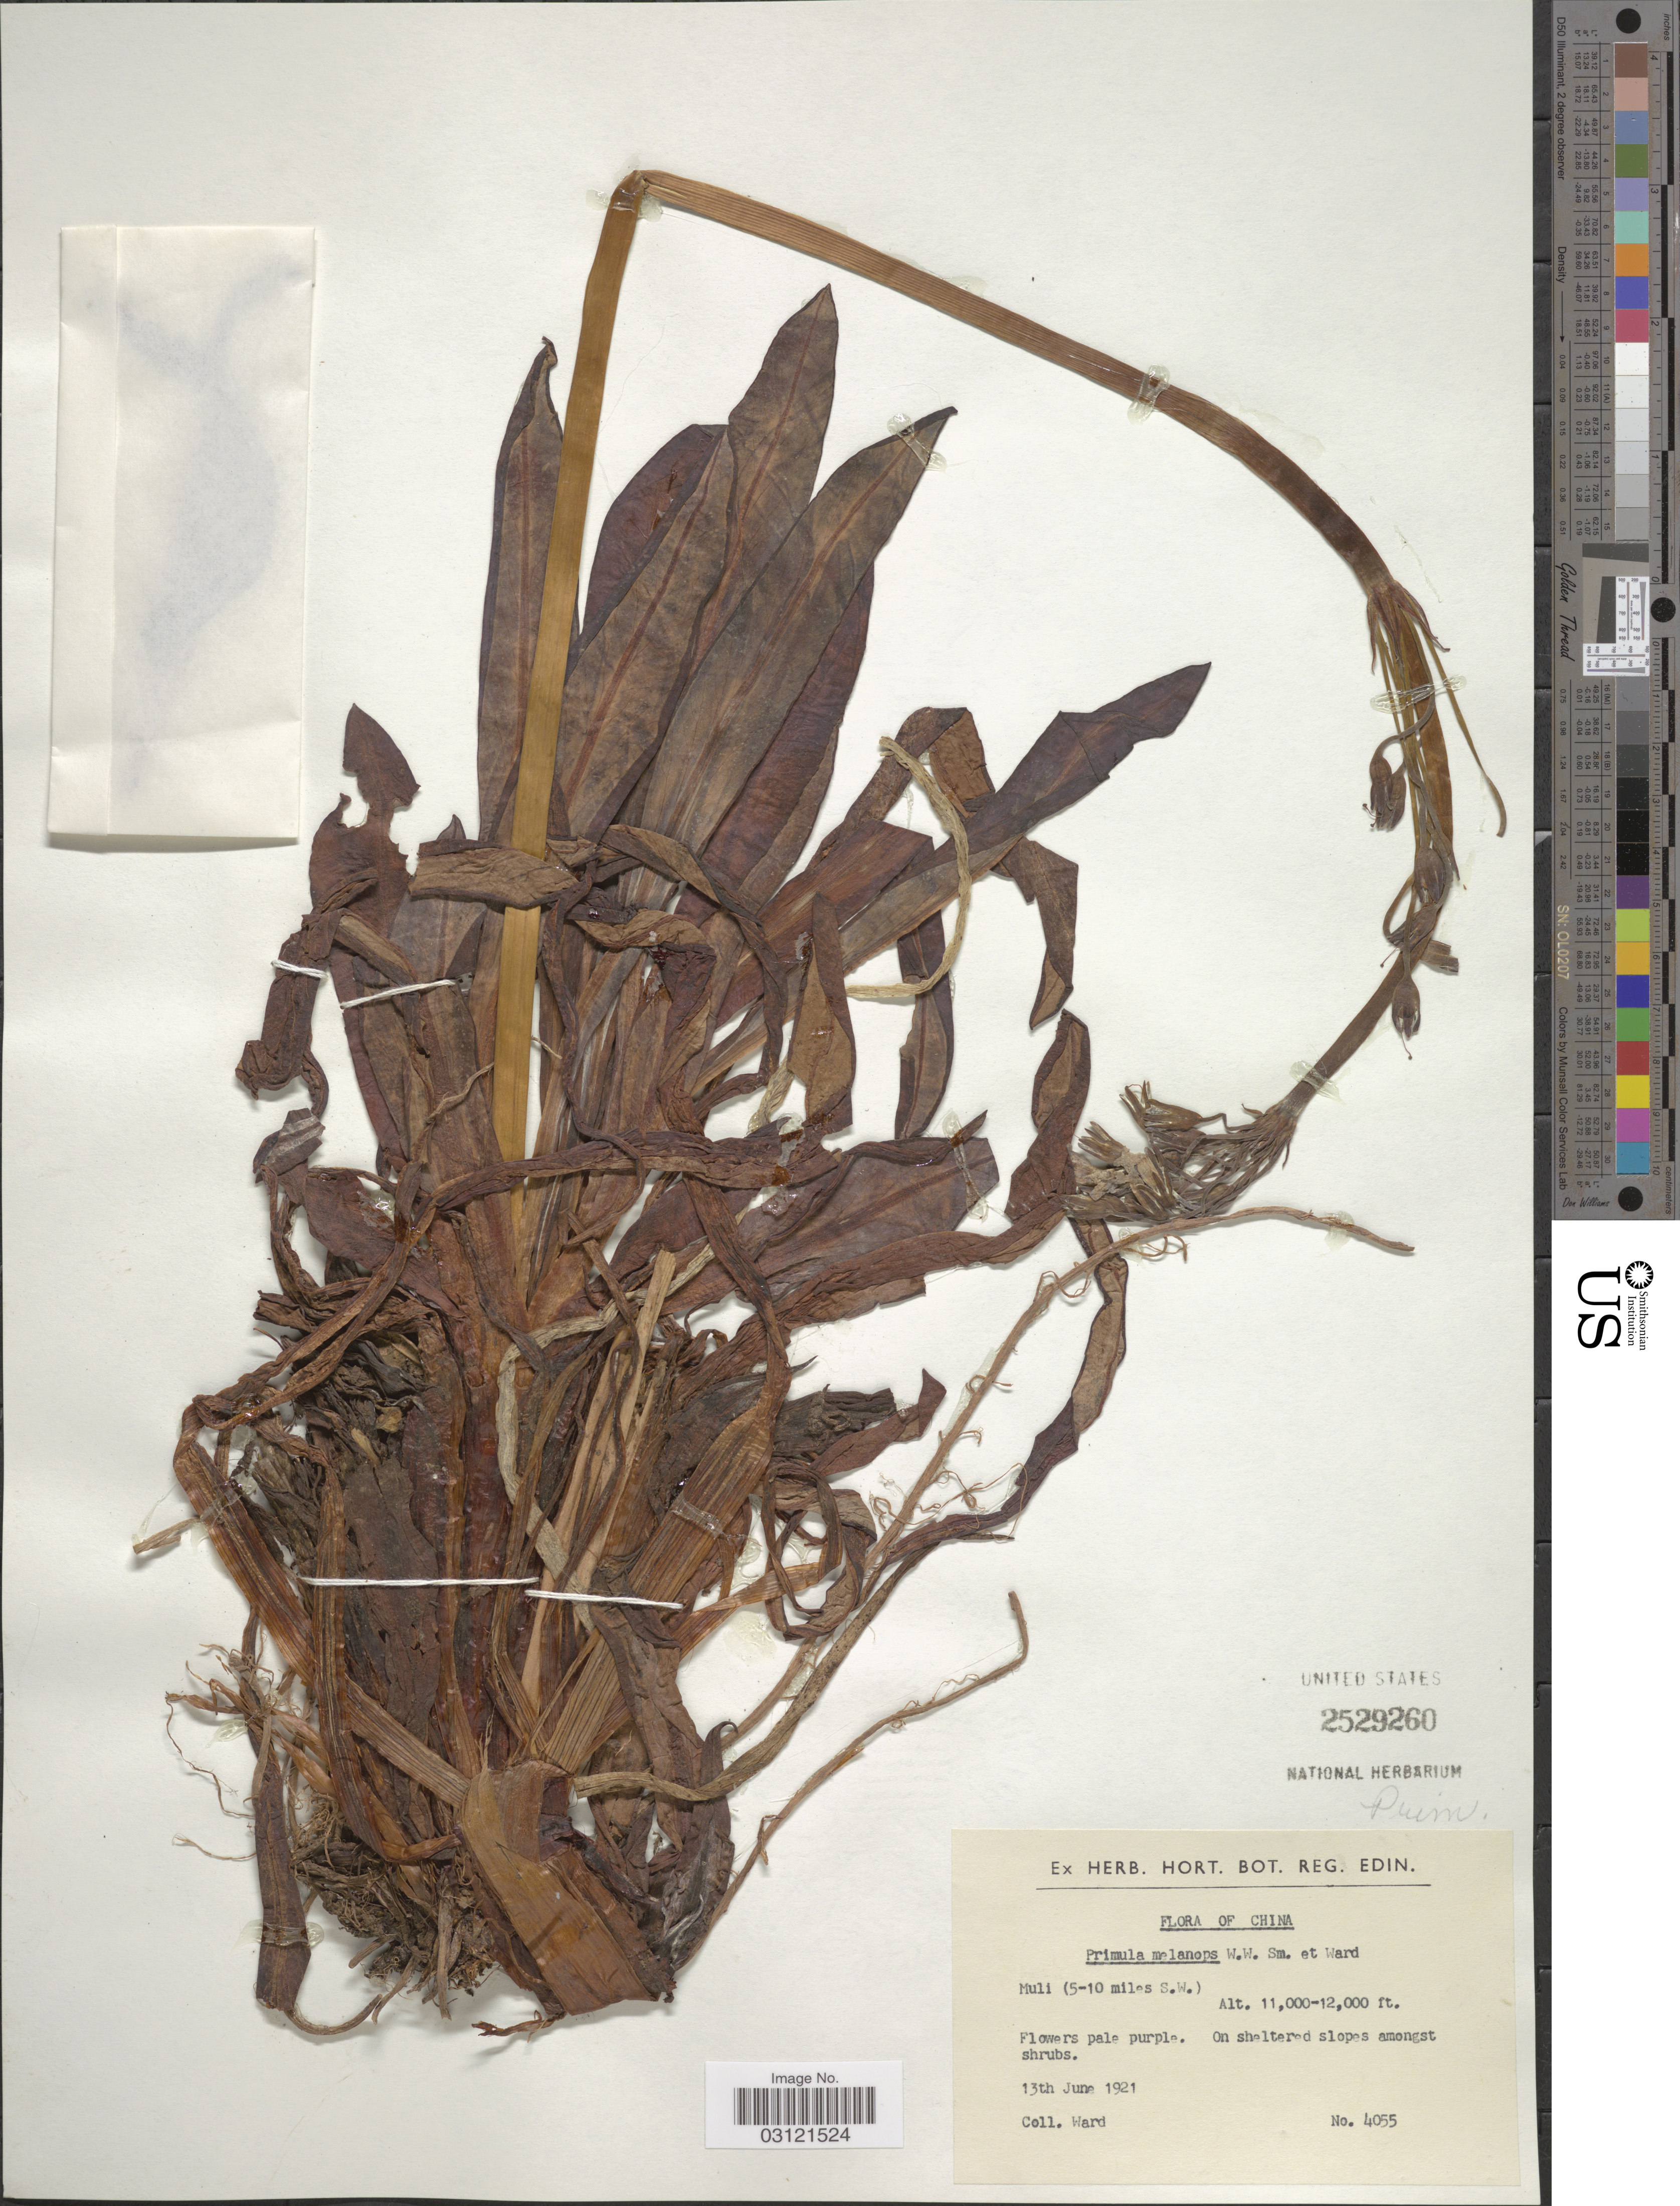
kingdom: Plantae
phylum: Tracheophyta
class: Magnoliopsida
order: Ericales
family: Primulaceae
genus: Primula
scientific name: Primula melanops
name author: W.W. Sm. & Kingdon-Ward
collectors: -- Ward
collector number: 4055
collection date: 1921-06-13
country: China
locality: Muli (5-10 miles S.W.).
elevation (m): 3353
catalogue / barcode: US 2529260